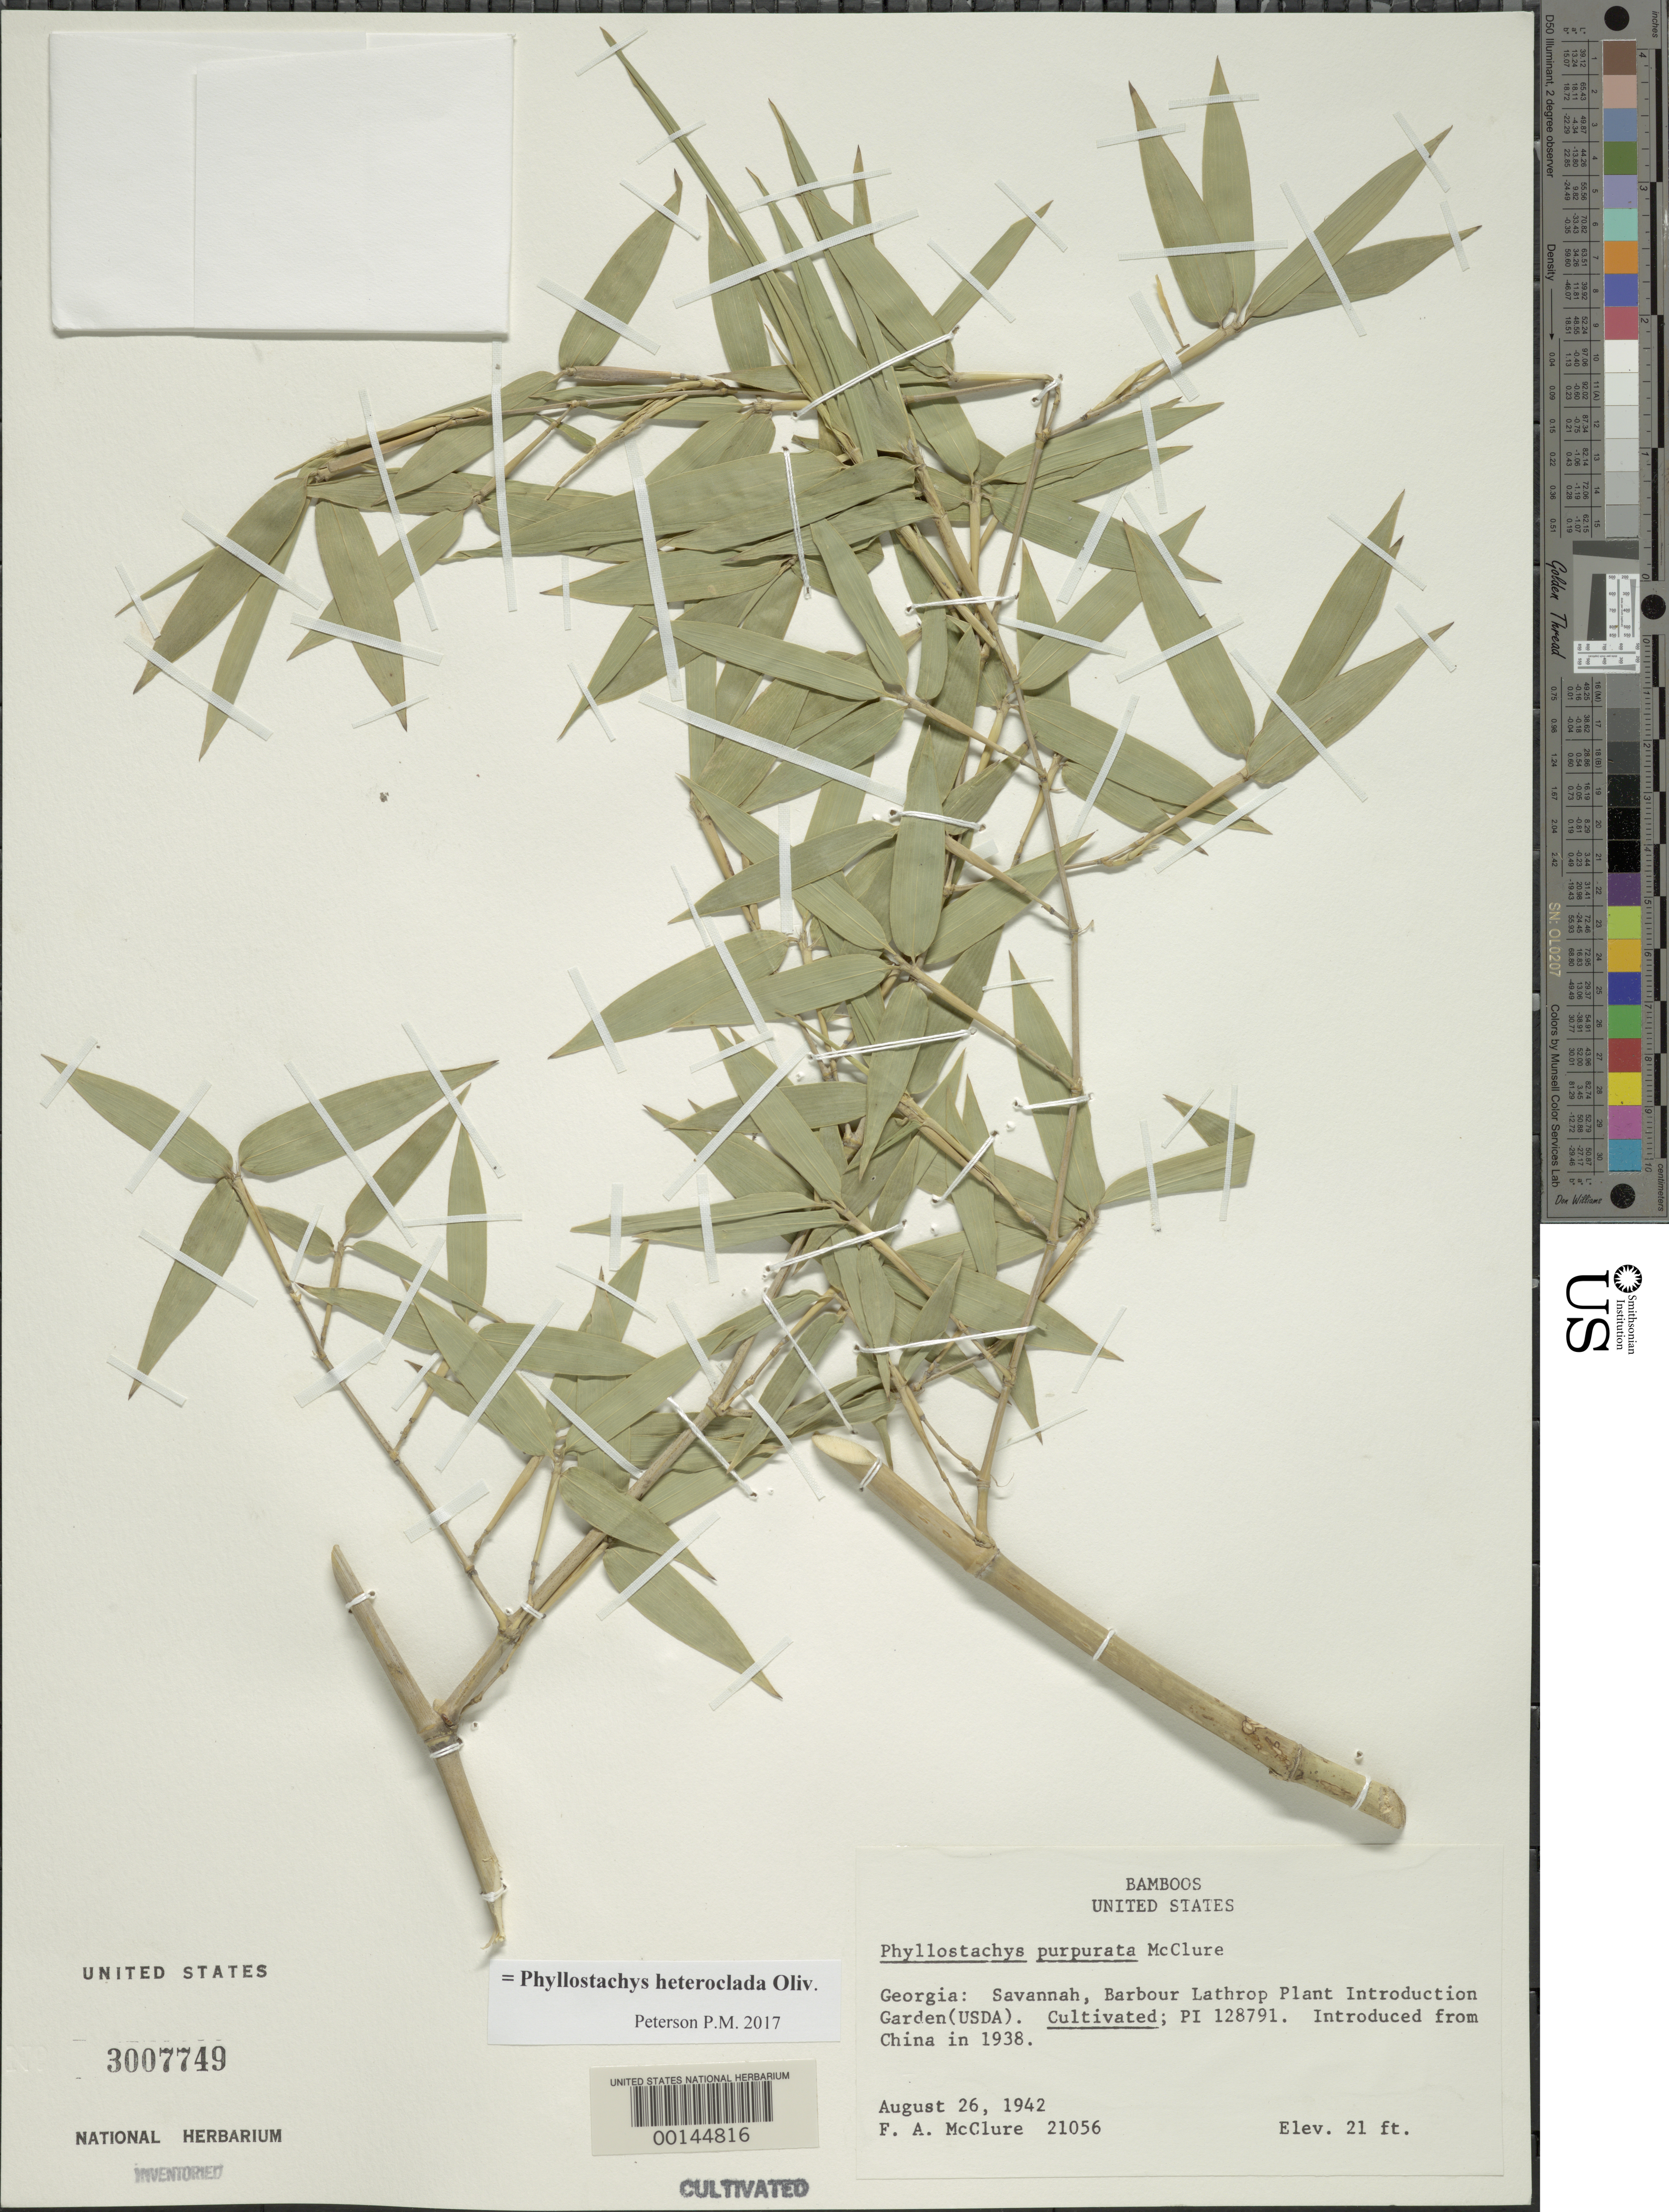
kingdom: Plantae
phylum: Tracheophyta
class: Liliopsida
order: Poales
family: Poaceae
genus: Phyllostachys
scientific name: Phyllostachys heteroclada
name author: Oliv.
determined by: Poaceae Reorganization Project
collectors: F. A. McClure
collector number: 21056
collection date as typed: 26 Aug 1942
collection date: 1942-08-26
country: United States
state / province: Georgia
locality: Savannah, barbour lathrop p.i. garden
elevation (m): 6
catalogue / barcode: US 3007749